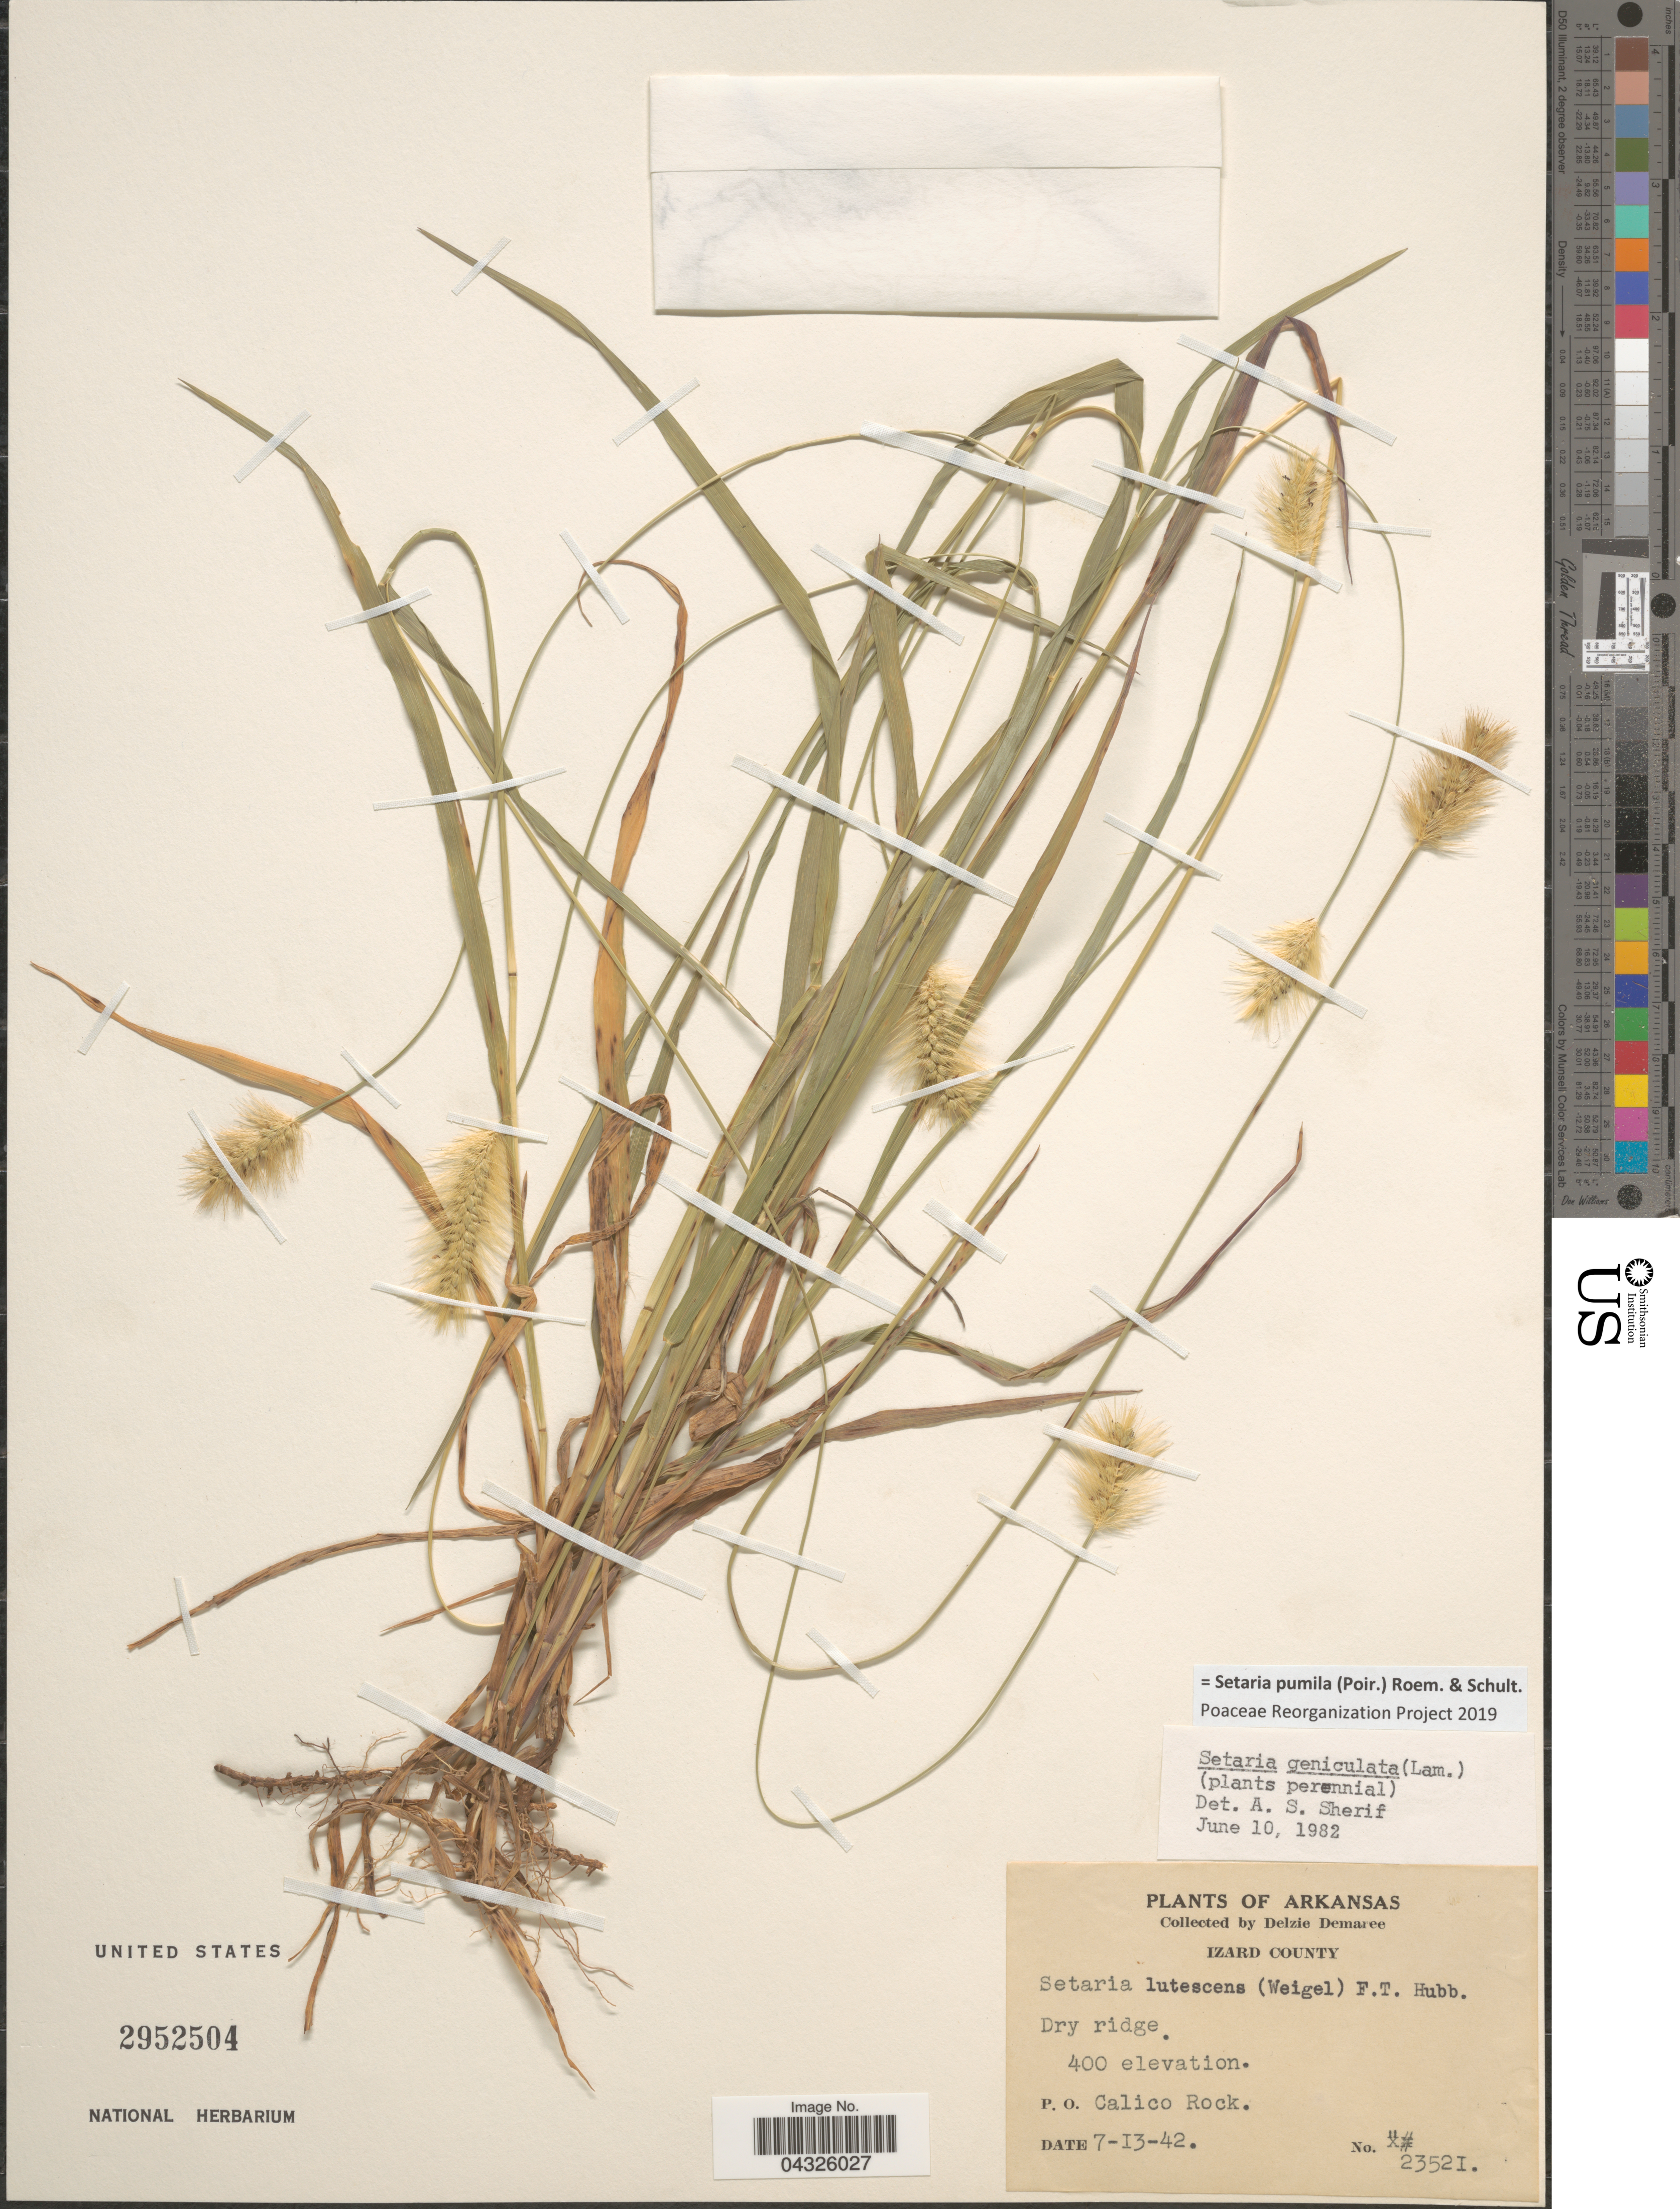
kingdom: Plantae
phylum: Tracheophyta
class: Liliopsida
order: Poales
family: Poaceae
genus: Setaria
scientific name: Setaria pumila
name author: (Poir.) Roem. & Schult.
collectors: D. Demaree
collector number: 23521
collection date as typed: Transcribed d/m/y: 13/7/42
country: United States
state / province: Arkansas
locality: Izard County. P.O. Calico Rock.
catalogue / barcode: US 2952504